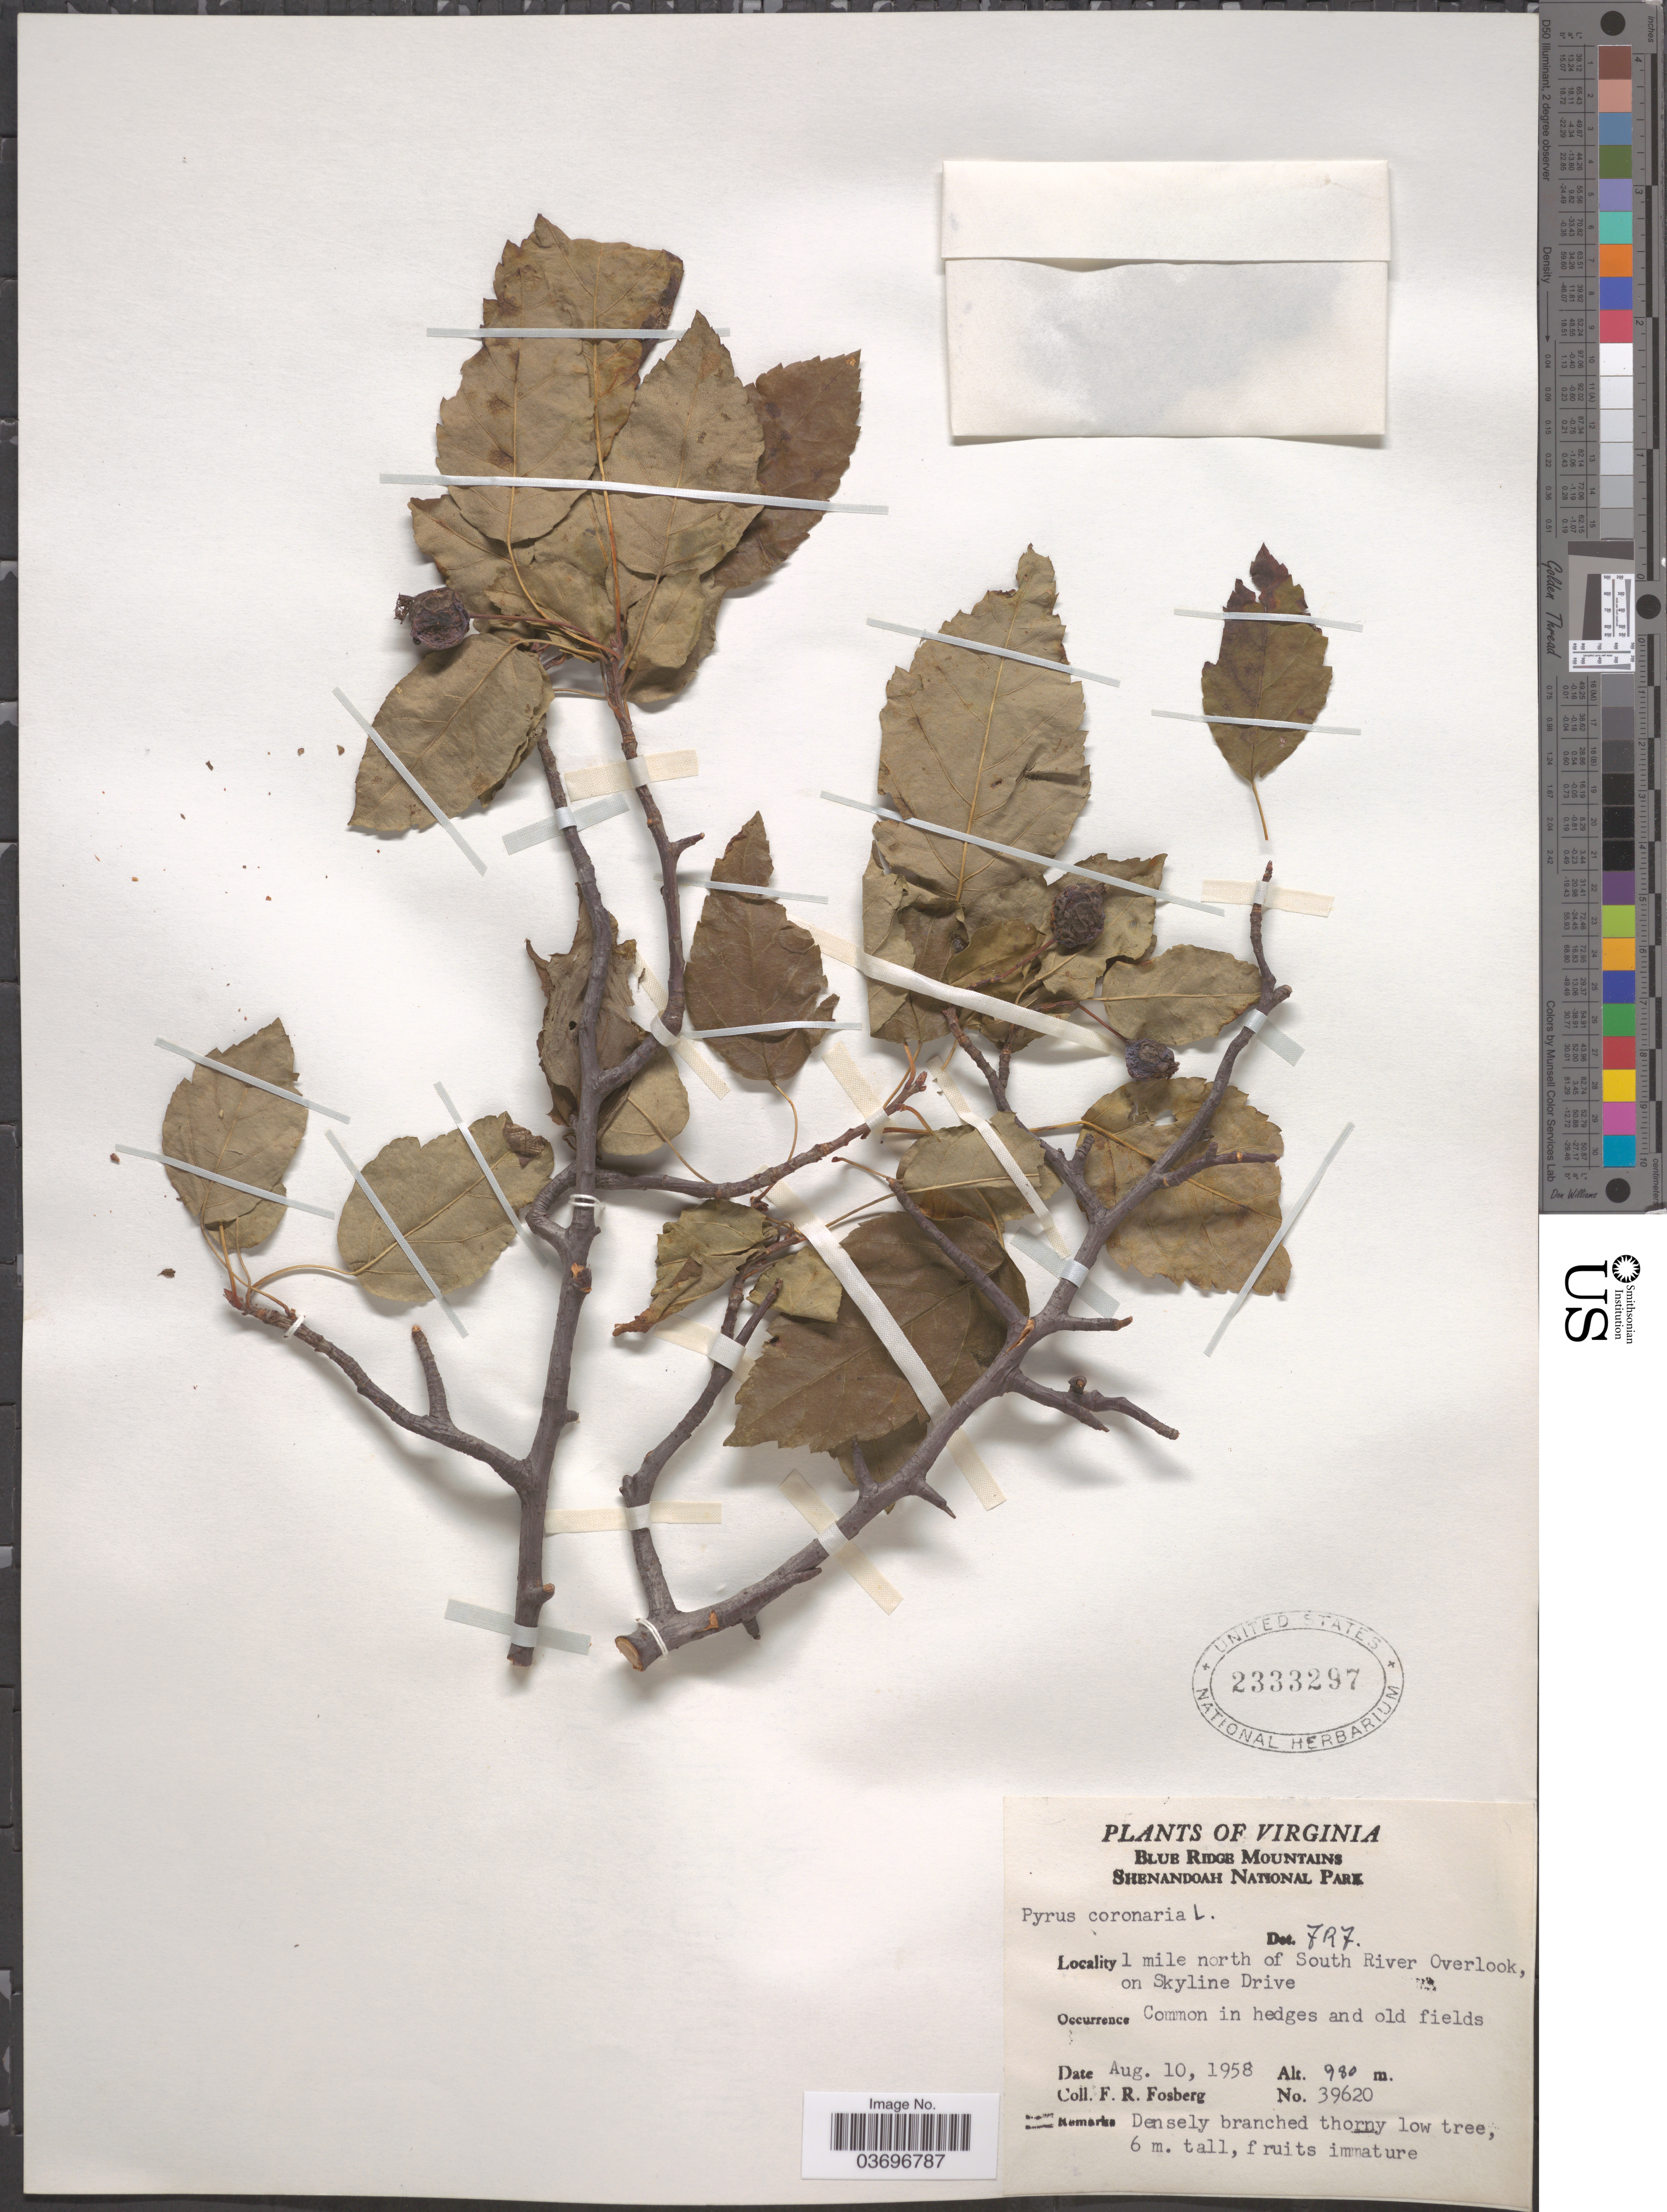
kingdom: Plantae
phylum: Tracheophyta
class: Magnoliopsida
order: Rosales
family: Rosaceae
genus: Malus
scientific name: Malus coronaria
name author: (L.) Mill.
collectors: F. R. Fosberg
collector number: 39620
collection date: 1958-08-10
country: United States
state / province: Virginia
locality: Blue Ridge Mountains. Shenandoah National Park. 1 mile north of South River Overlook, on Skyline Drive.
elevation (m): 980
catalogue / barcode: US 2333297